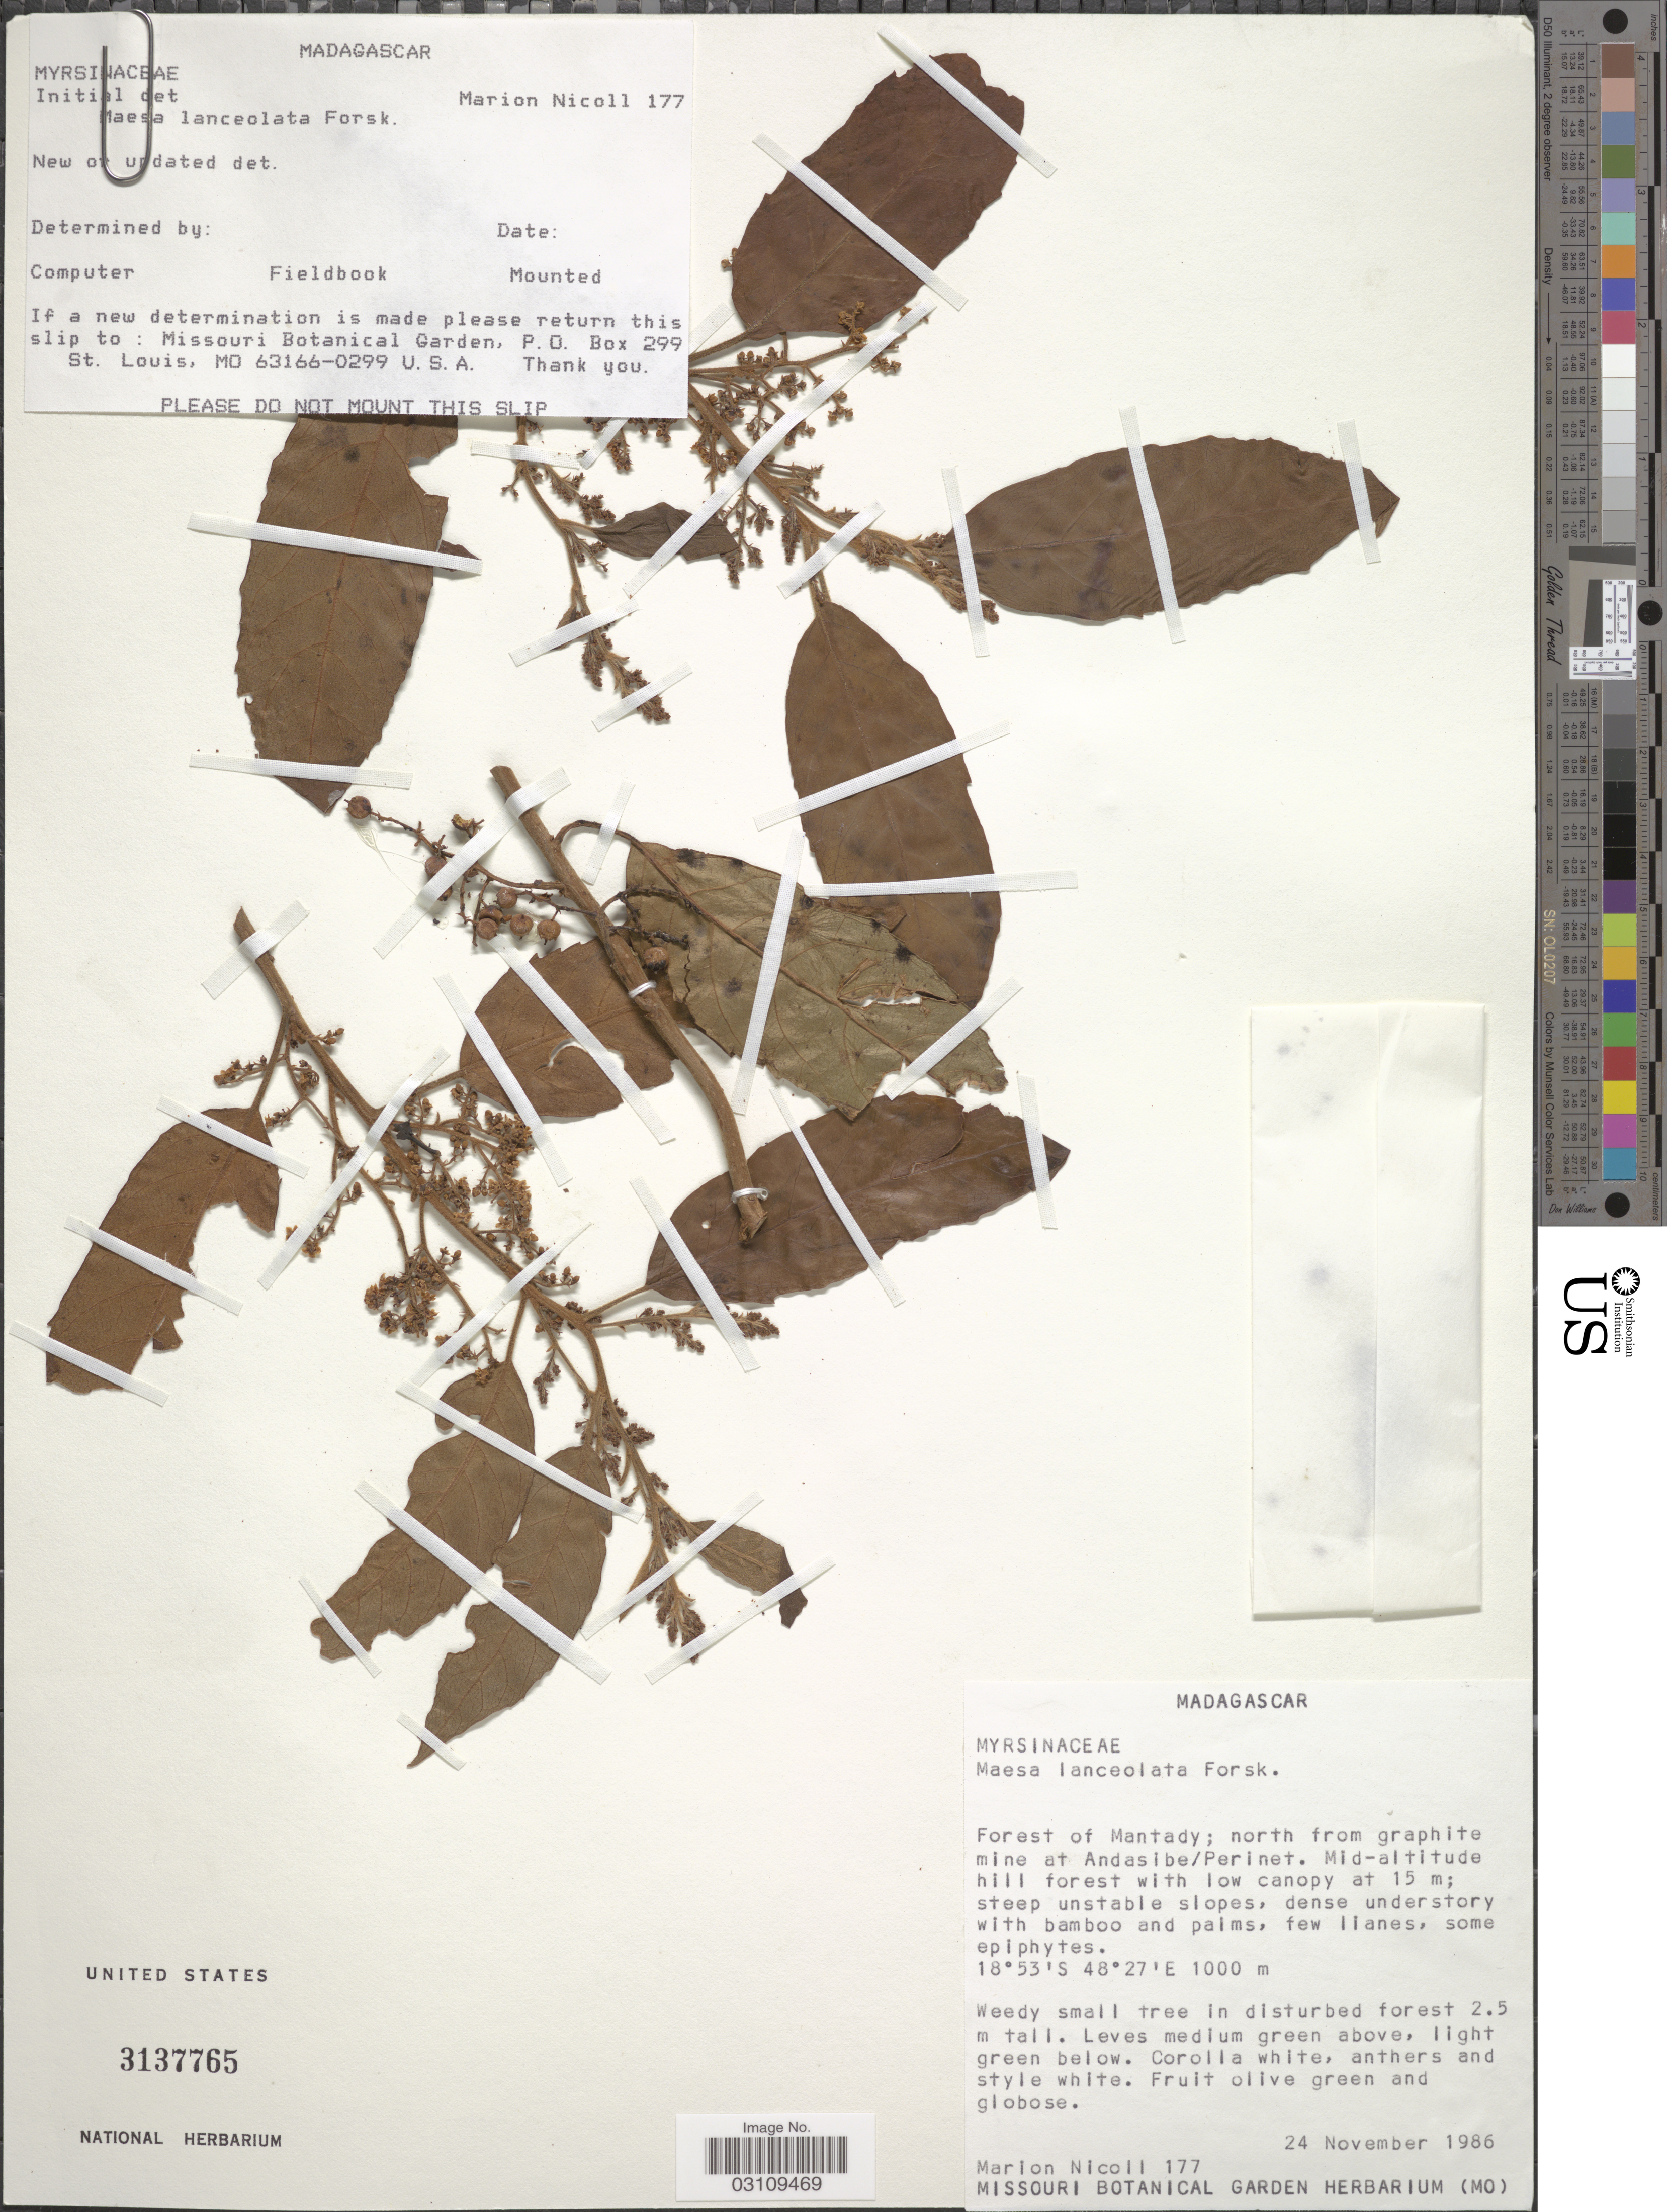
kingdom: Plantae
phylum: Tracheophyta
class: Magnoliopsida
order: Ericales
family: Primulaceae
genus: Maesa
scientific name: Maesa lanceolata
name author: Forssk.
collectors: M. F. Nicoll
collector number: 177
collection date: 1986-11-24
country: Madagascar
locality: Forest of Mantday; north from graphite mine at Andasibe/Perinet.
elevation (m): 1000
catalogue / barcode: US 3137765